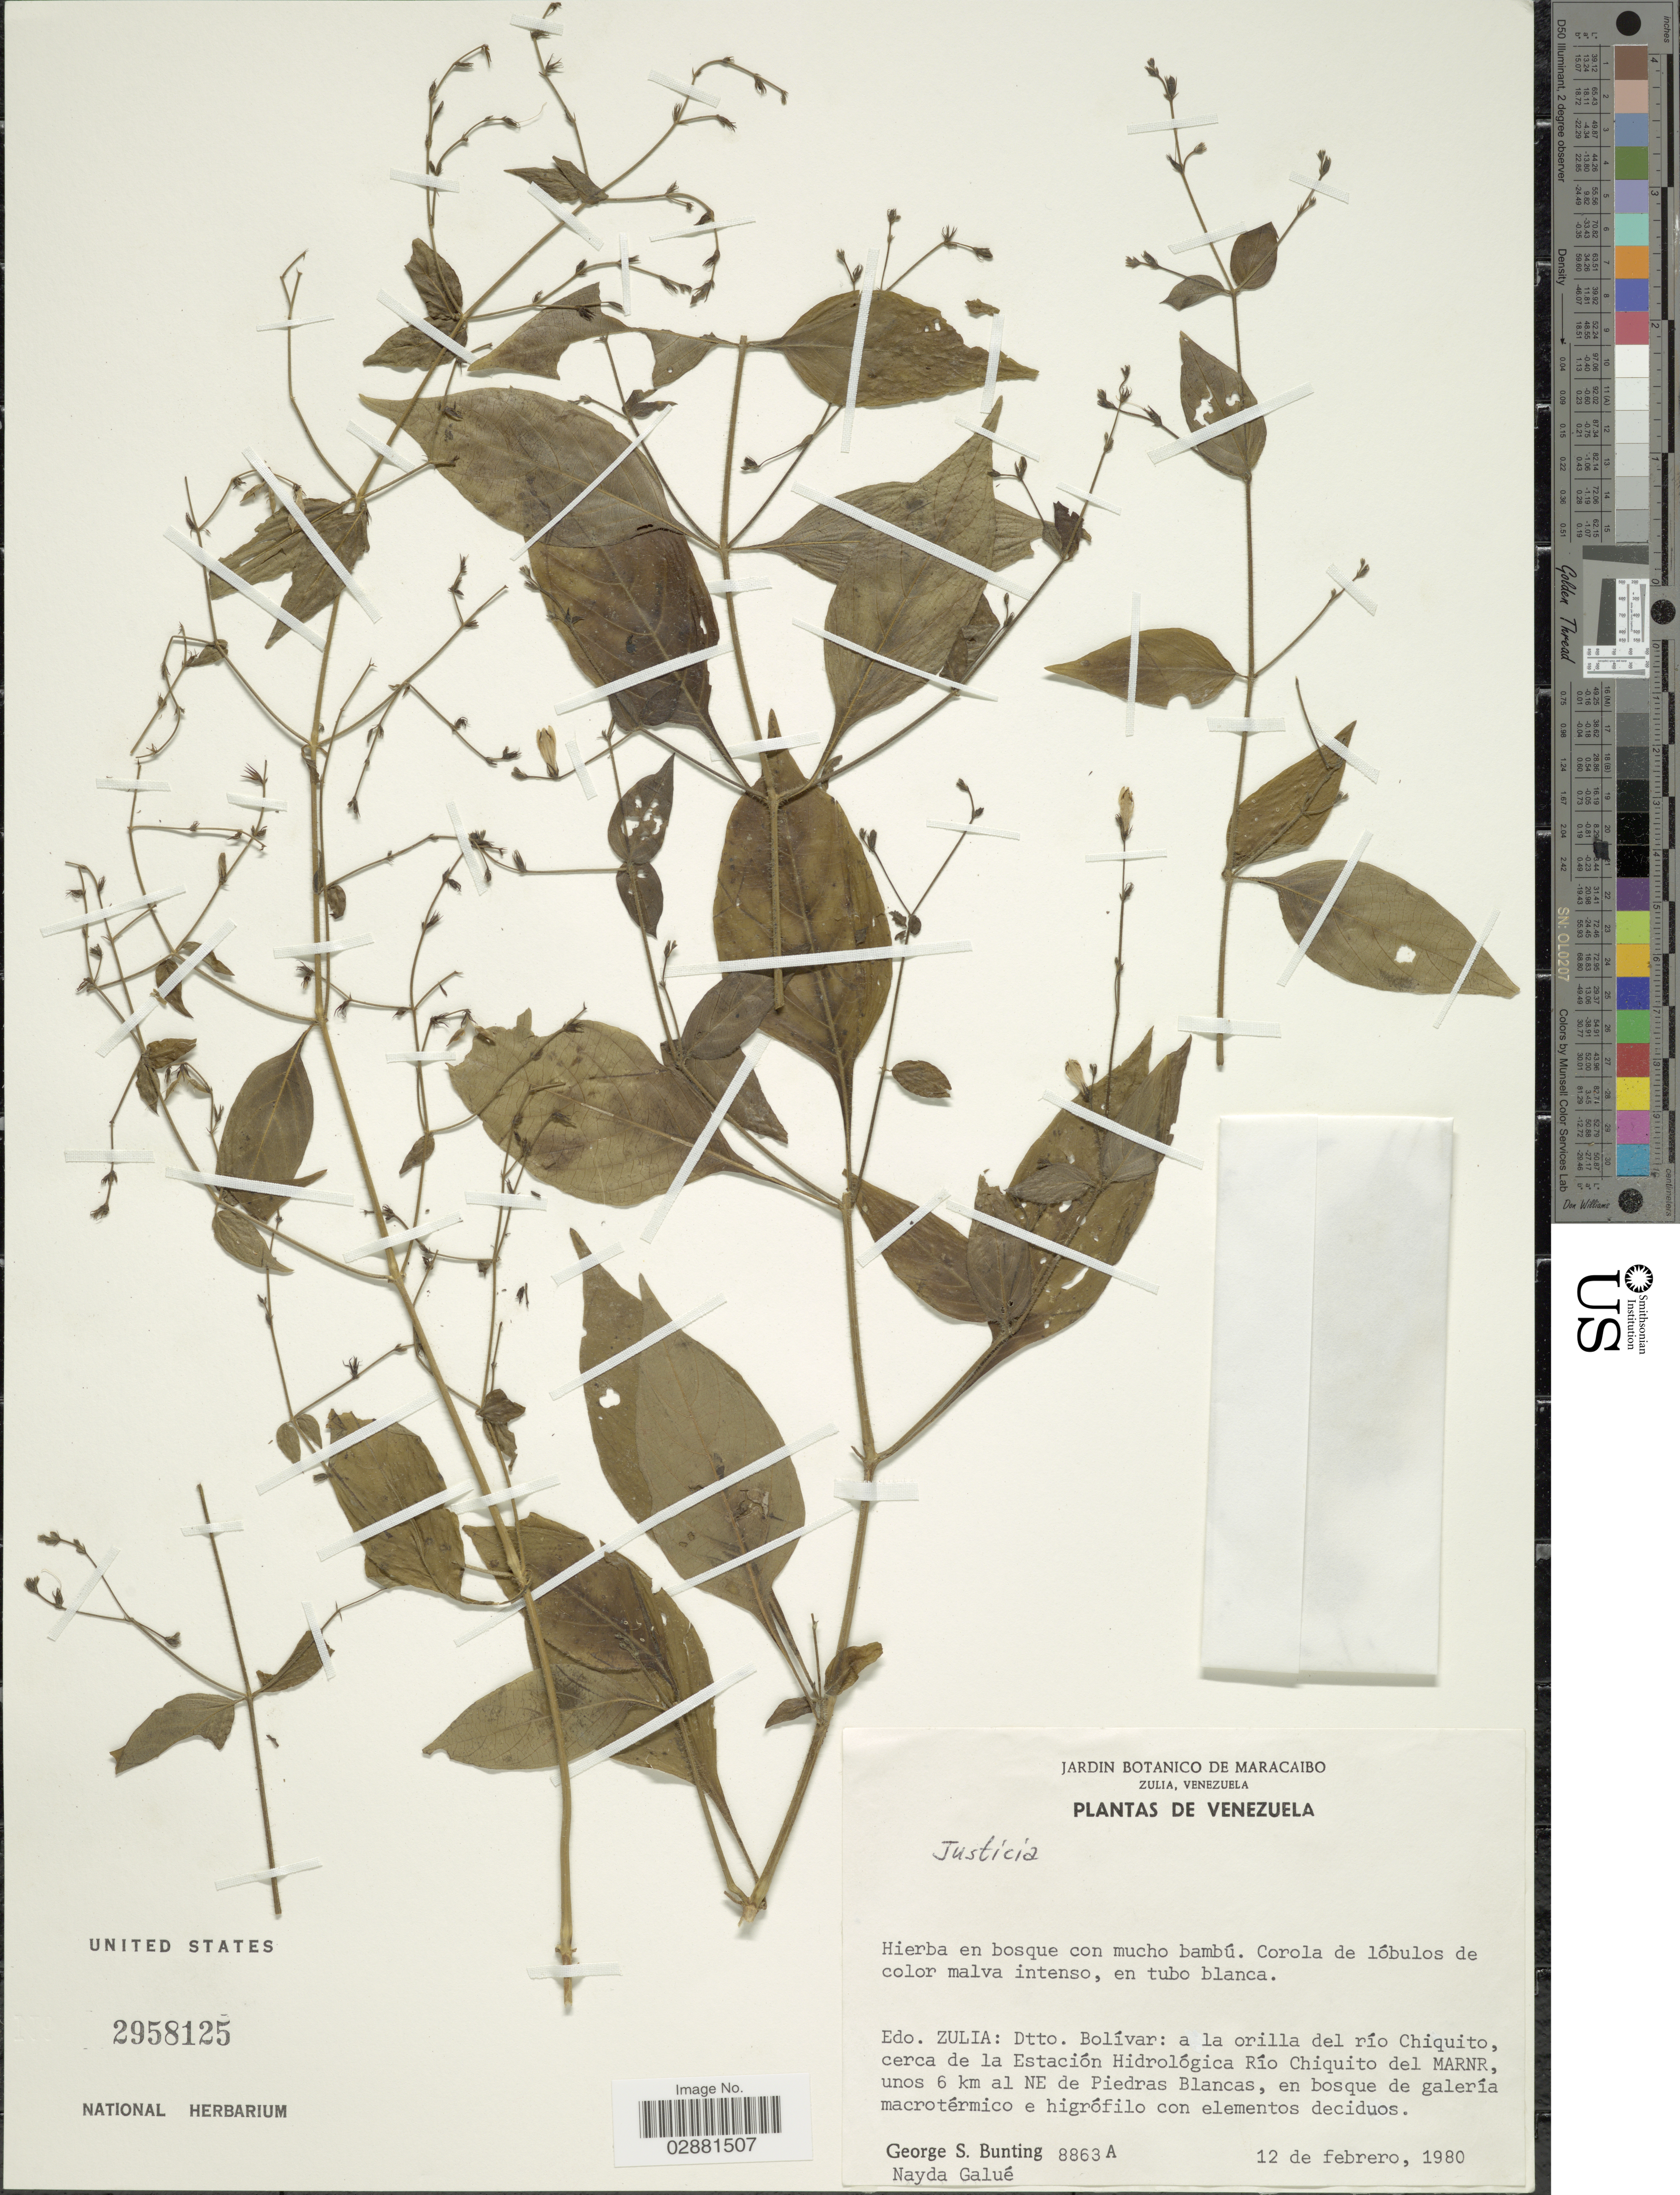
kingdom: Plantae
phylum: Tracheophyta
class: Magnoliopsida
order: Lamiales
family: Acanthaceae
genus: Justicia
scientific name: Justicia sp.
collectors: G. S. Bunting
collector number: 8863A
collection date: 1980-02-12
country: Venezuela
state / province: Zulia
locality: Edo. Zulia: Dtto. Bolívar: a la orilla del río Chiquito, cerca de la Estación Hidrológica Río Chiquito del MARNR, unos 6 km al NE de Piedras Blancas.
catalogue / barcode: US 2958125